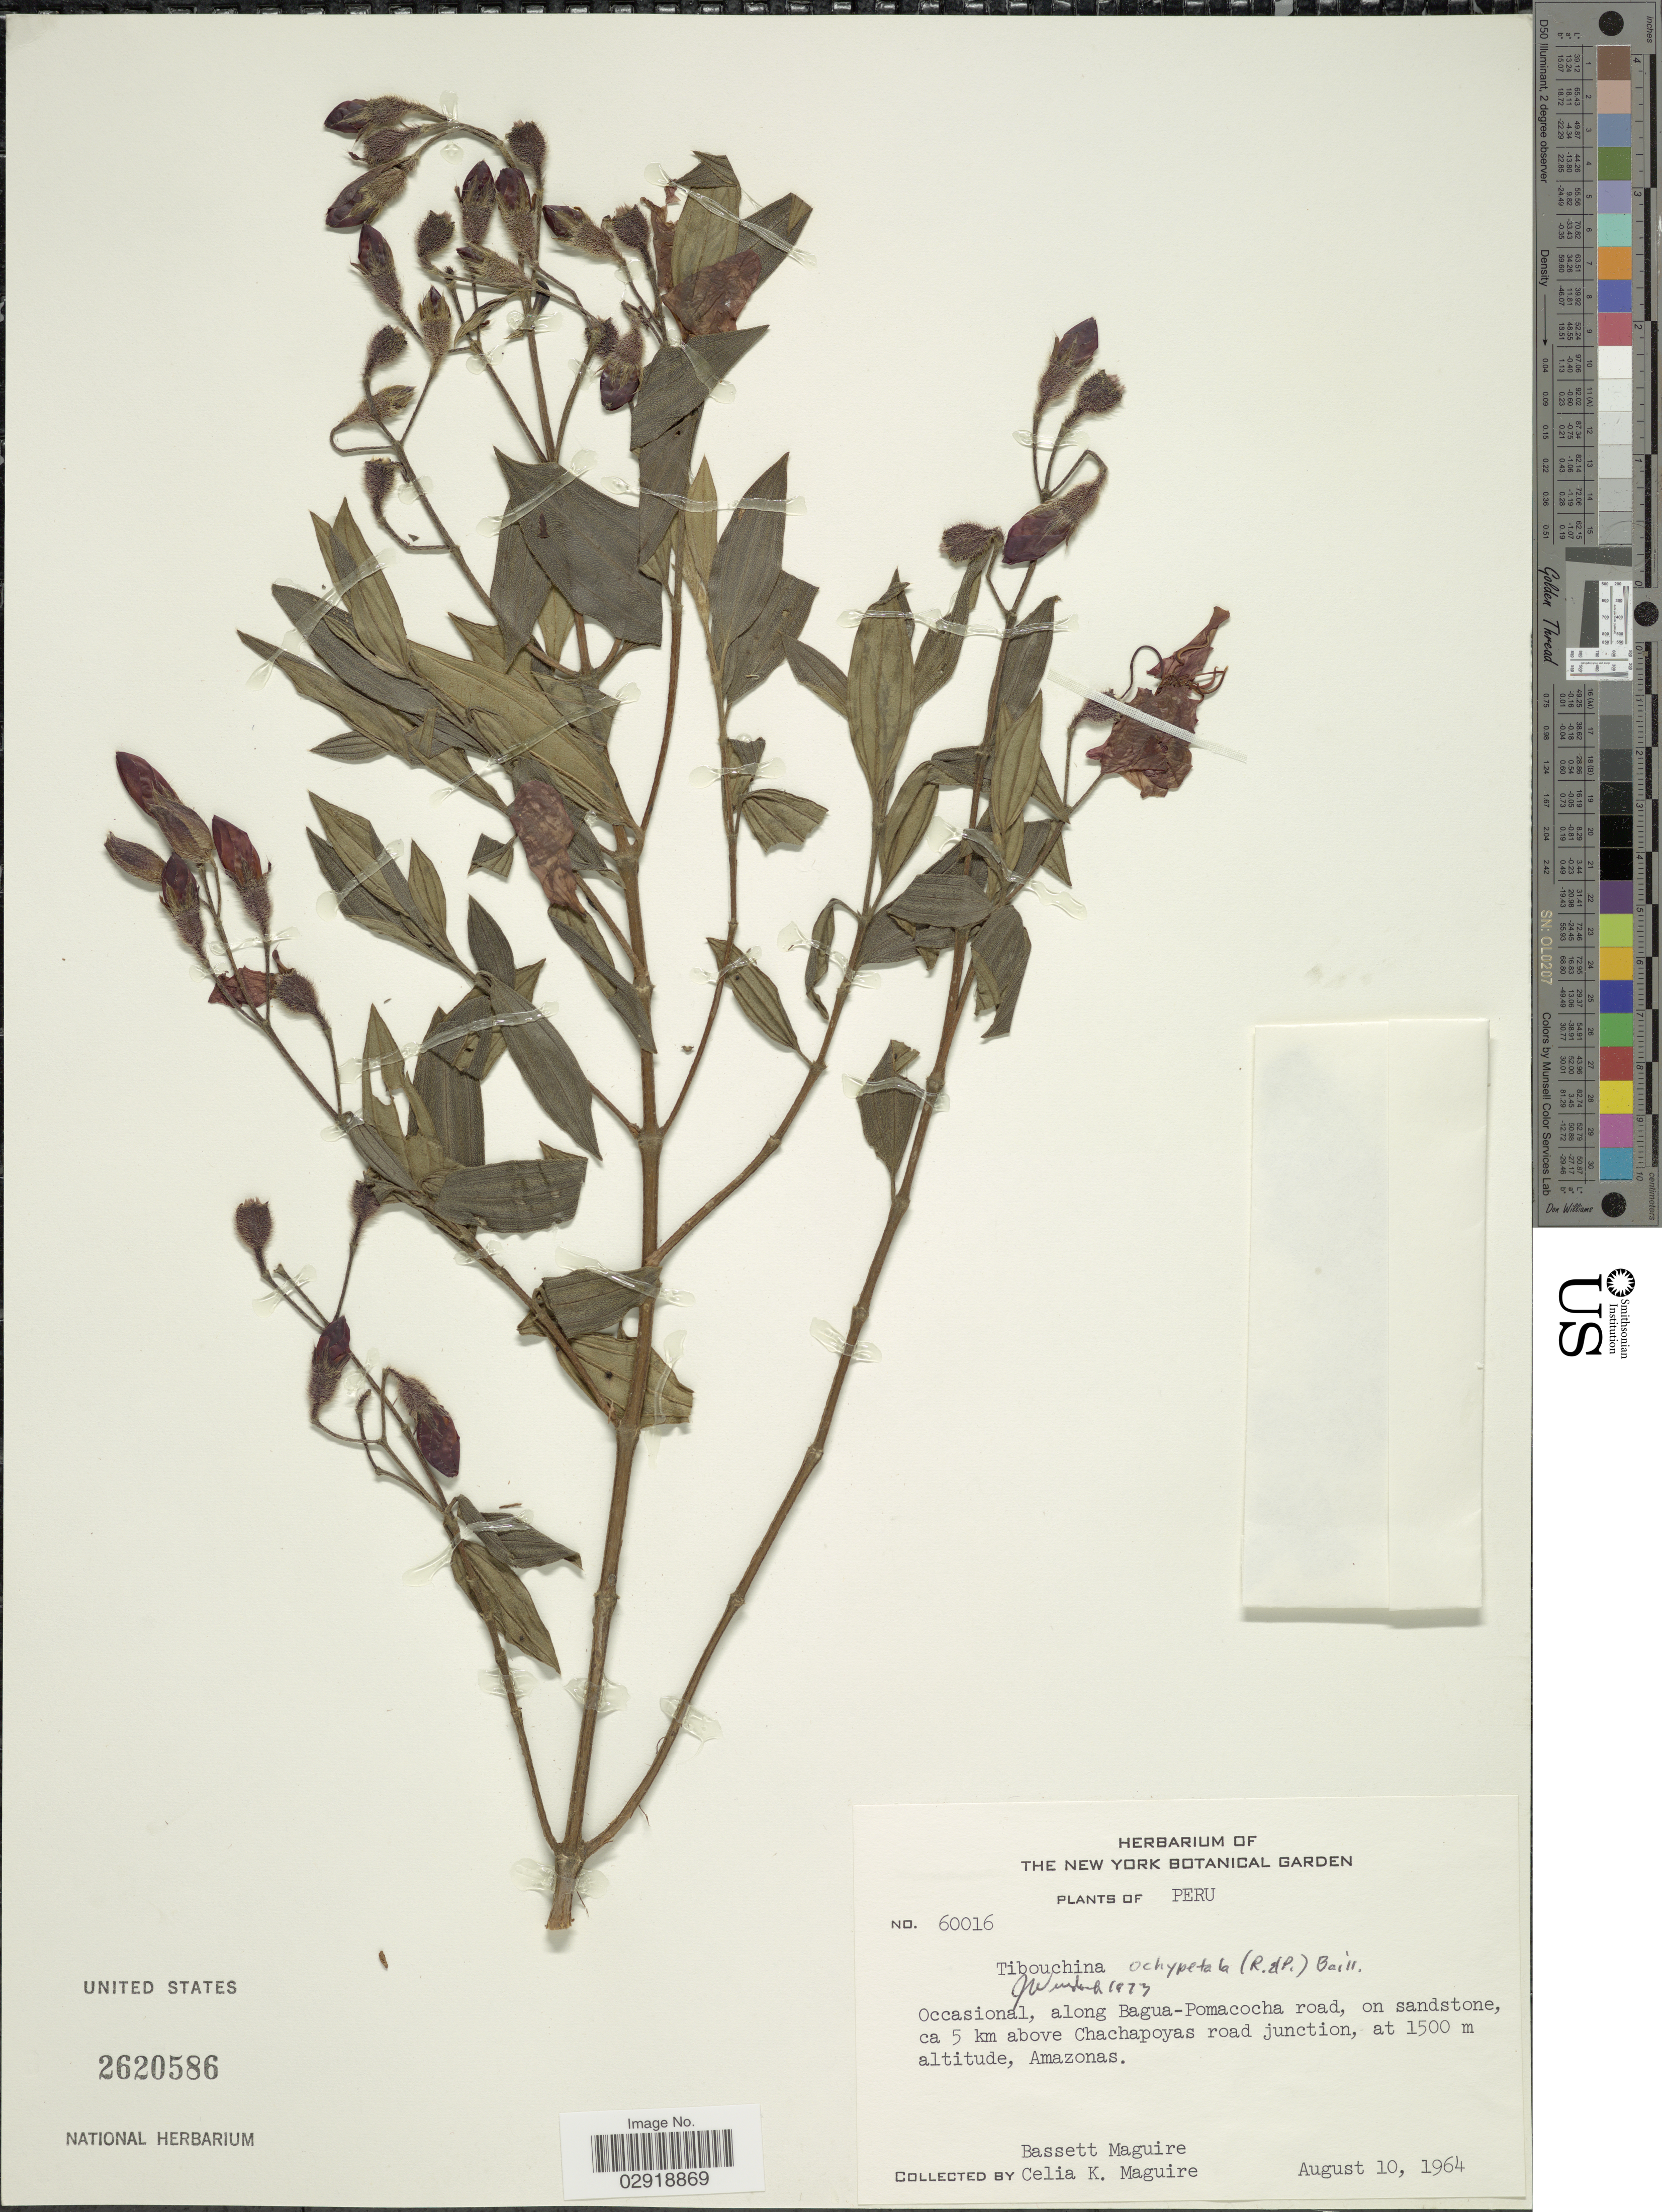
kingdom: Plantae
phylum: Tracheophyta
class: Magnoliopsida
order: Myrtales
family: Melastomataceae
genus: Pleroma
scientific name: Pleroma ochypetalum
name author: (Ruiz & Pav.) D. Don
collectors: B. Maguire & C. K. Maguire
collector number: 60016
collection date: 1964-08-10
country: Peru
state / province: Amazonas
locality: Along Bagua-Pomacocha road, on sandstone, ca 5 km above Chachapoyas road junction.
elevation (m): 1500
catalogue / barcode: US 2620586